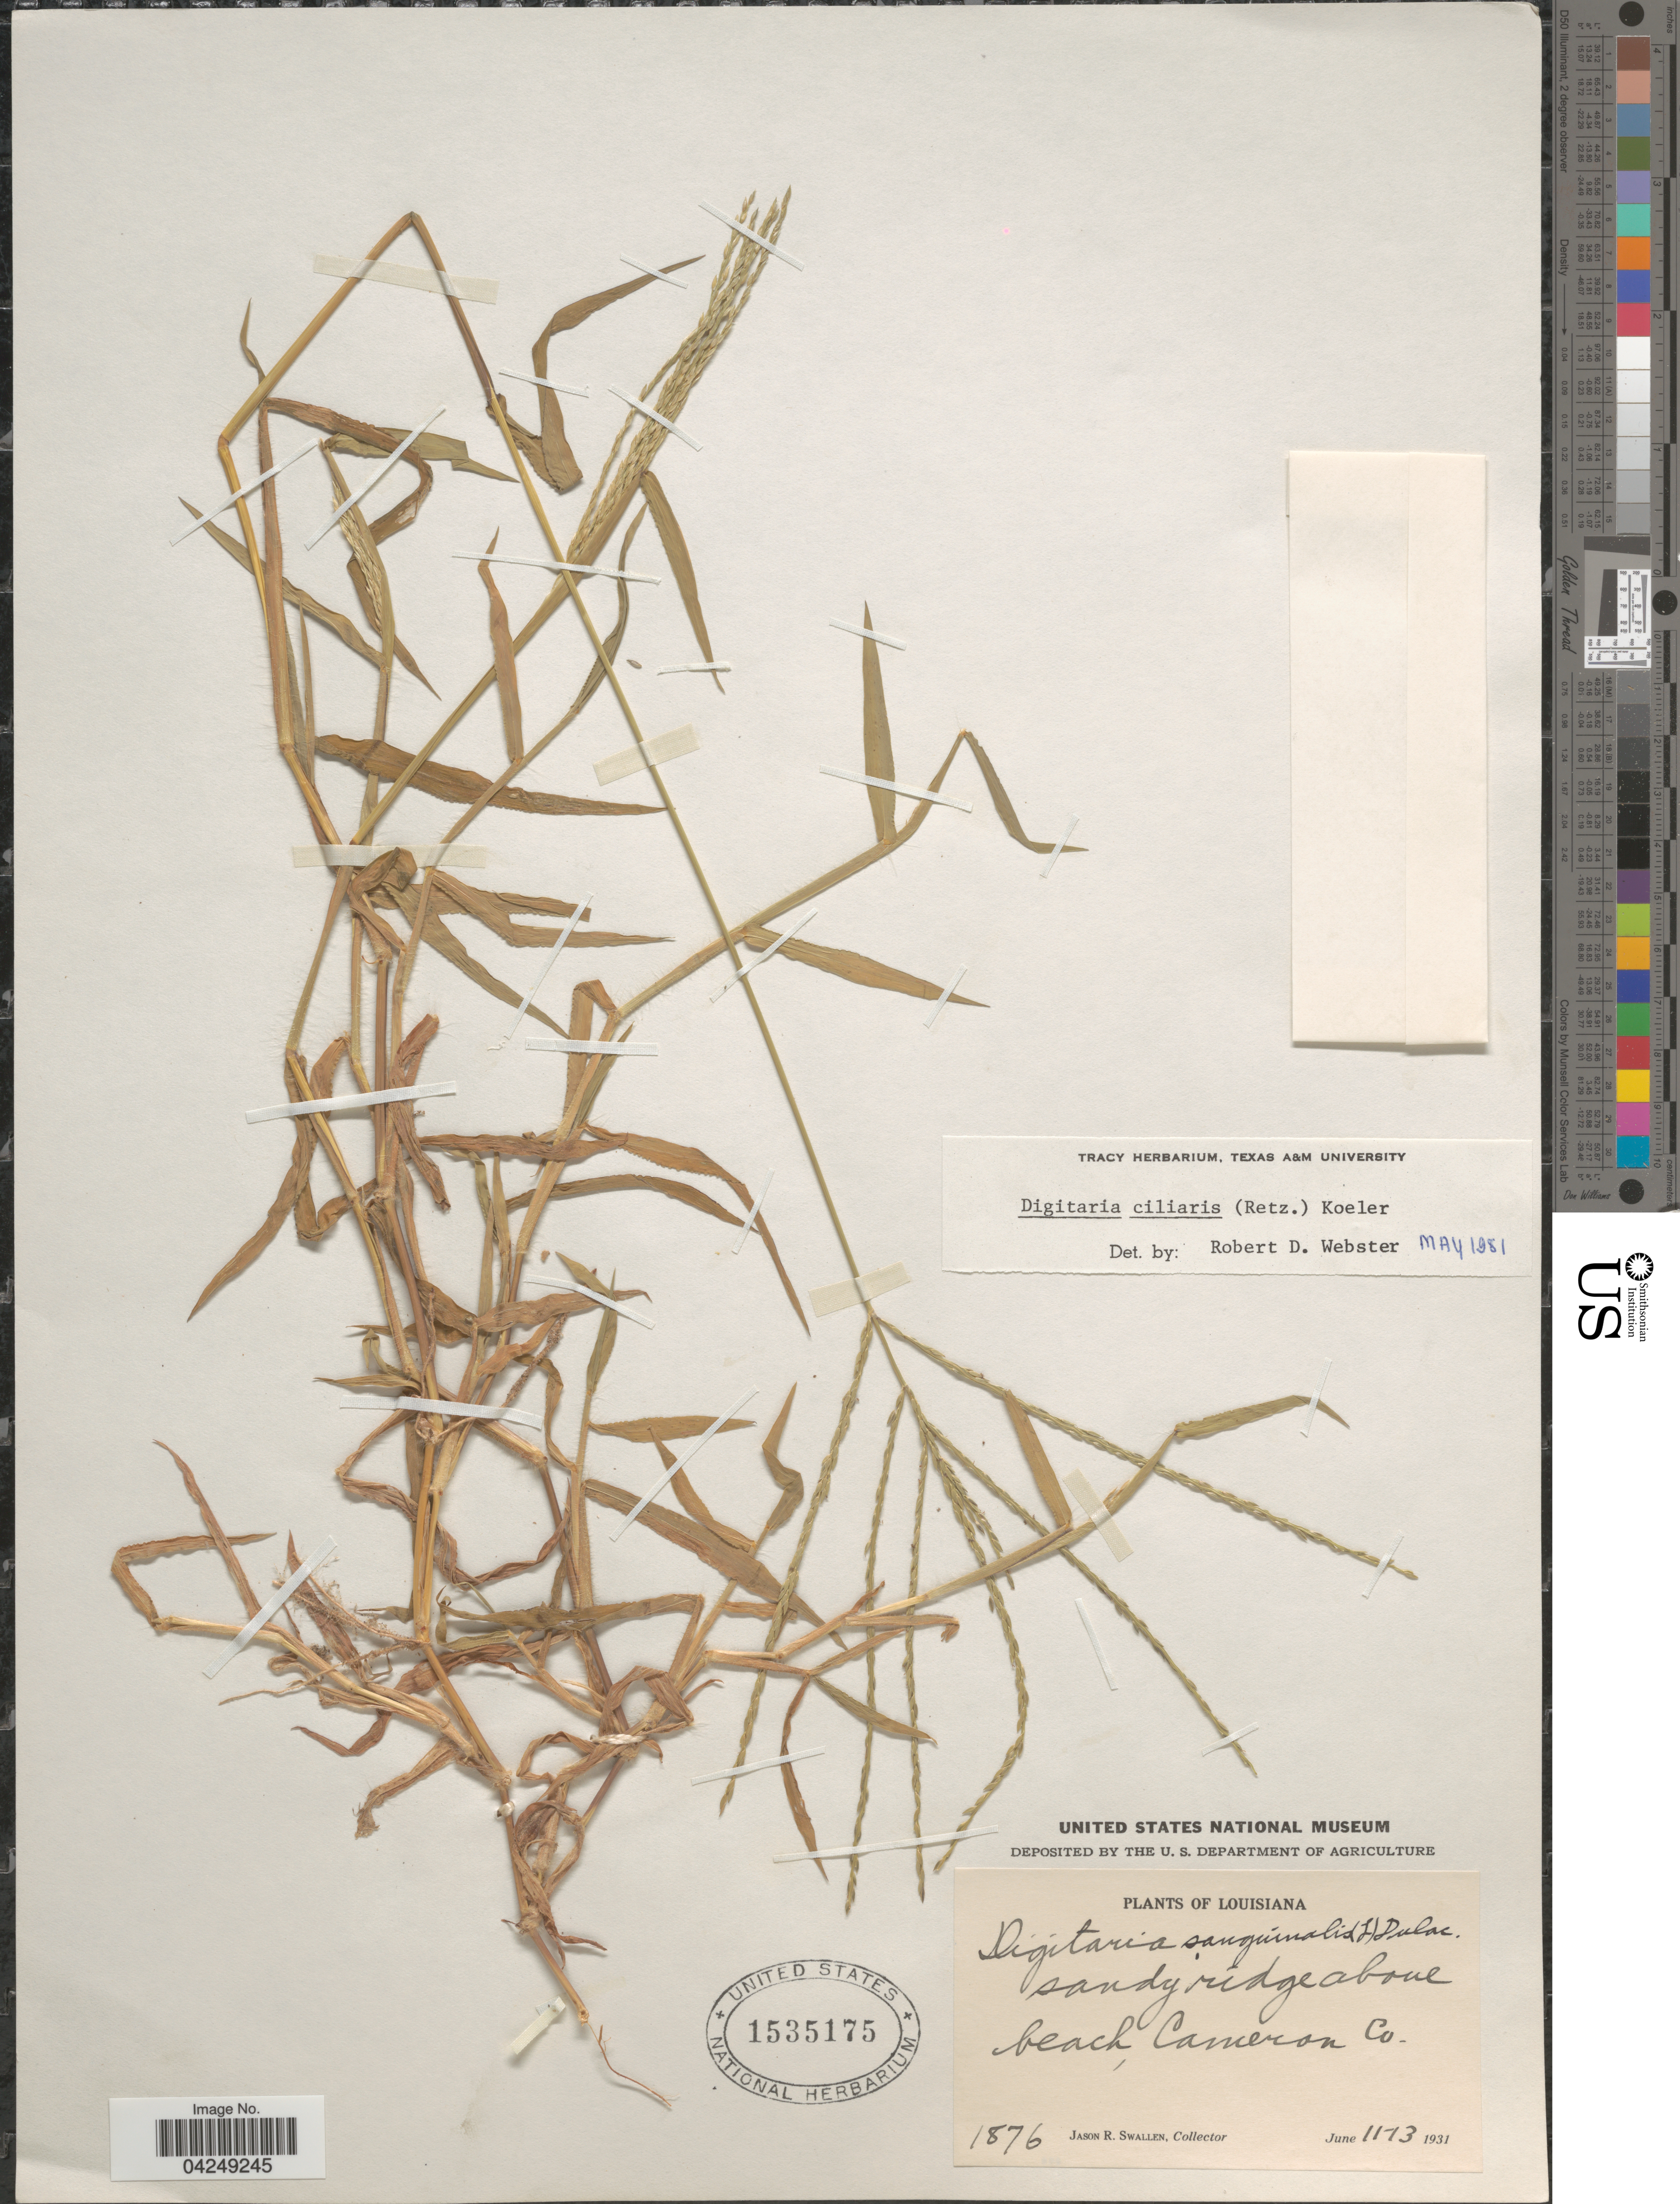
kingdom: Plantae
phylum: Tracheophyta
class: Liliopsida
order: Poales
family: Poaceae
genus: Digitaria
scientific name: Digitaria ciliaris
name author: (Retz.) Koeler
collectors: J. R. Swallen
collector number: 1876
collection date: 1931-06-11/1931-06-13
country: United States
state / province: Louisiana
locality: Sandy ridge above beach, Cameron Co.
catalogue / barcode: US 1535175